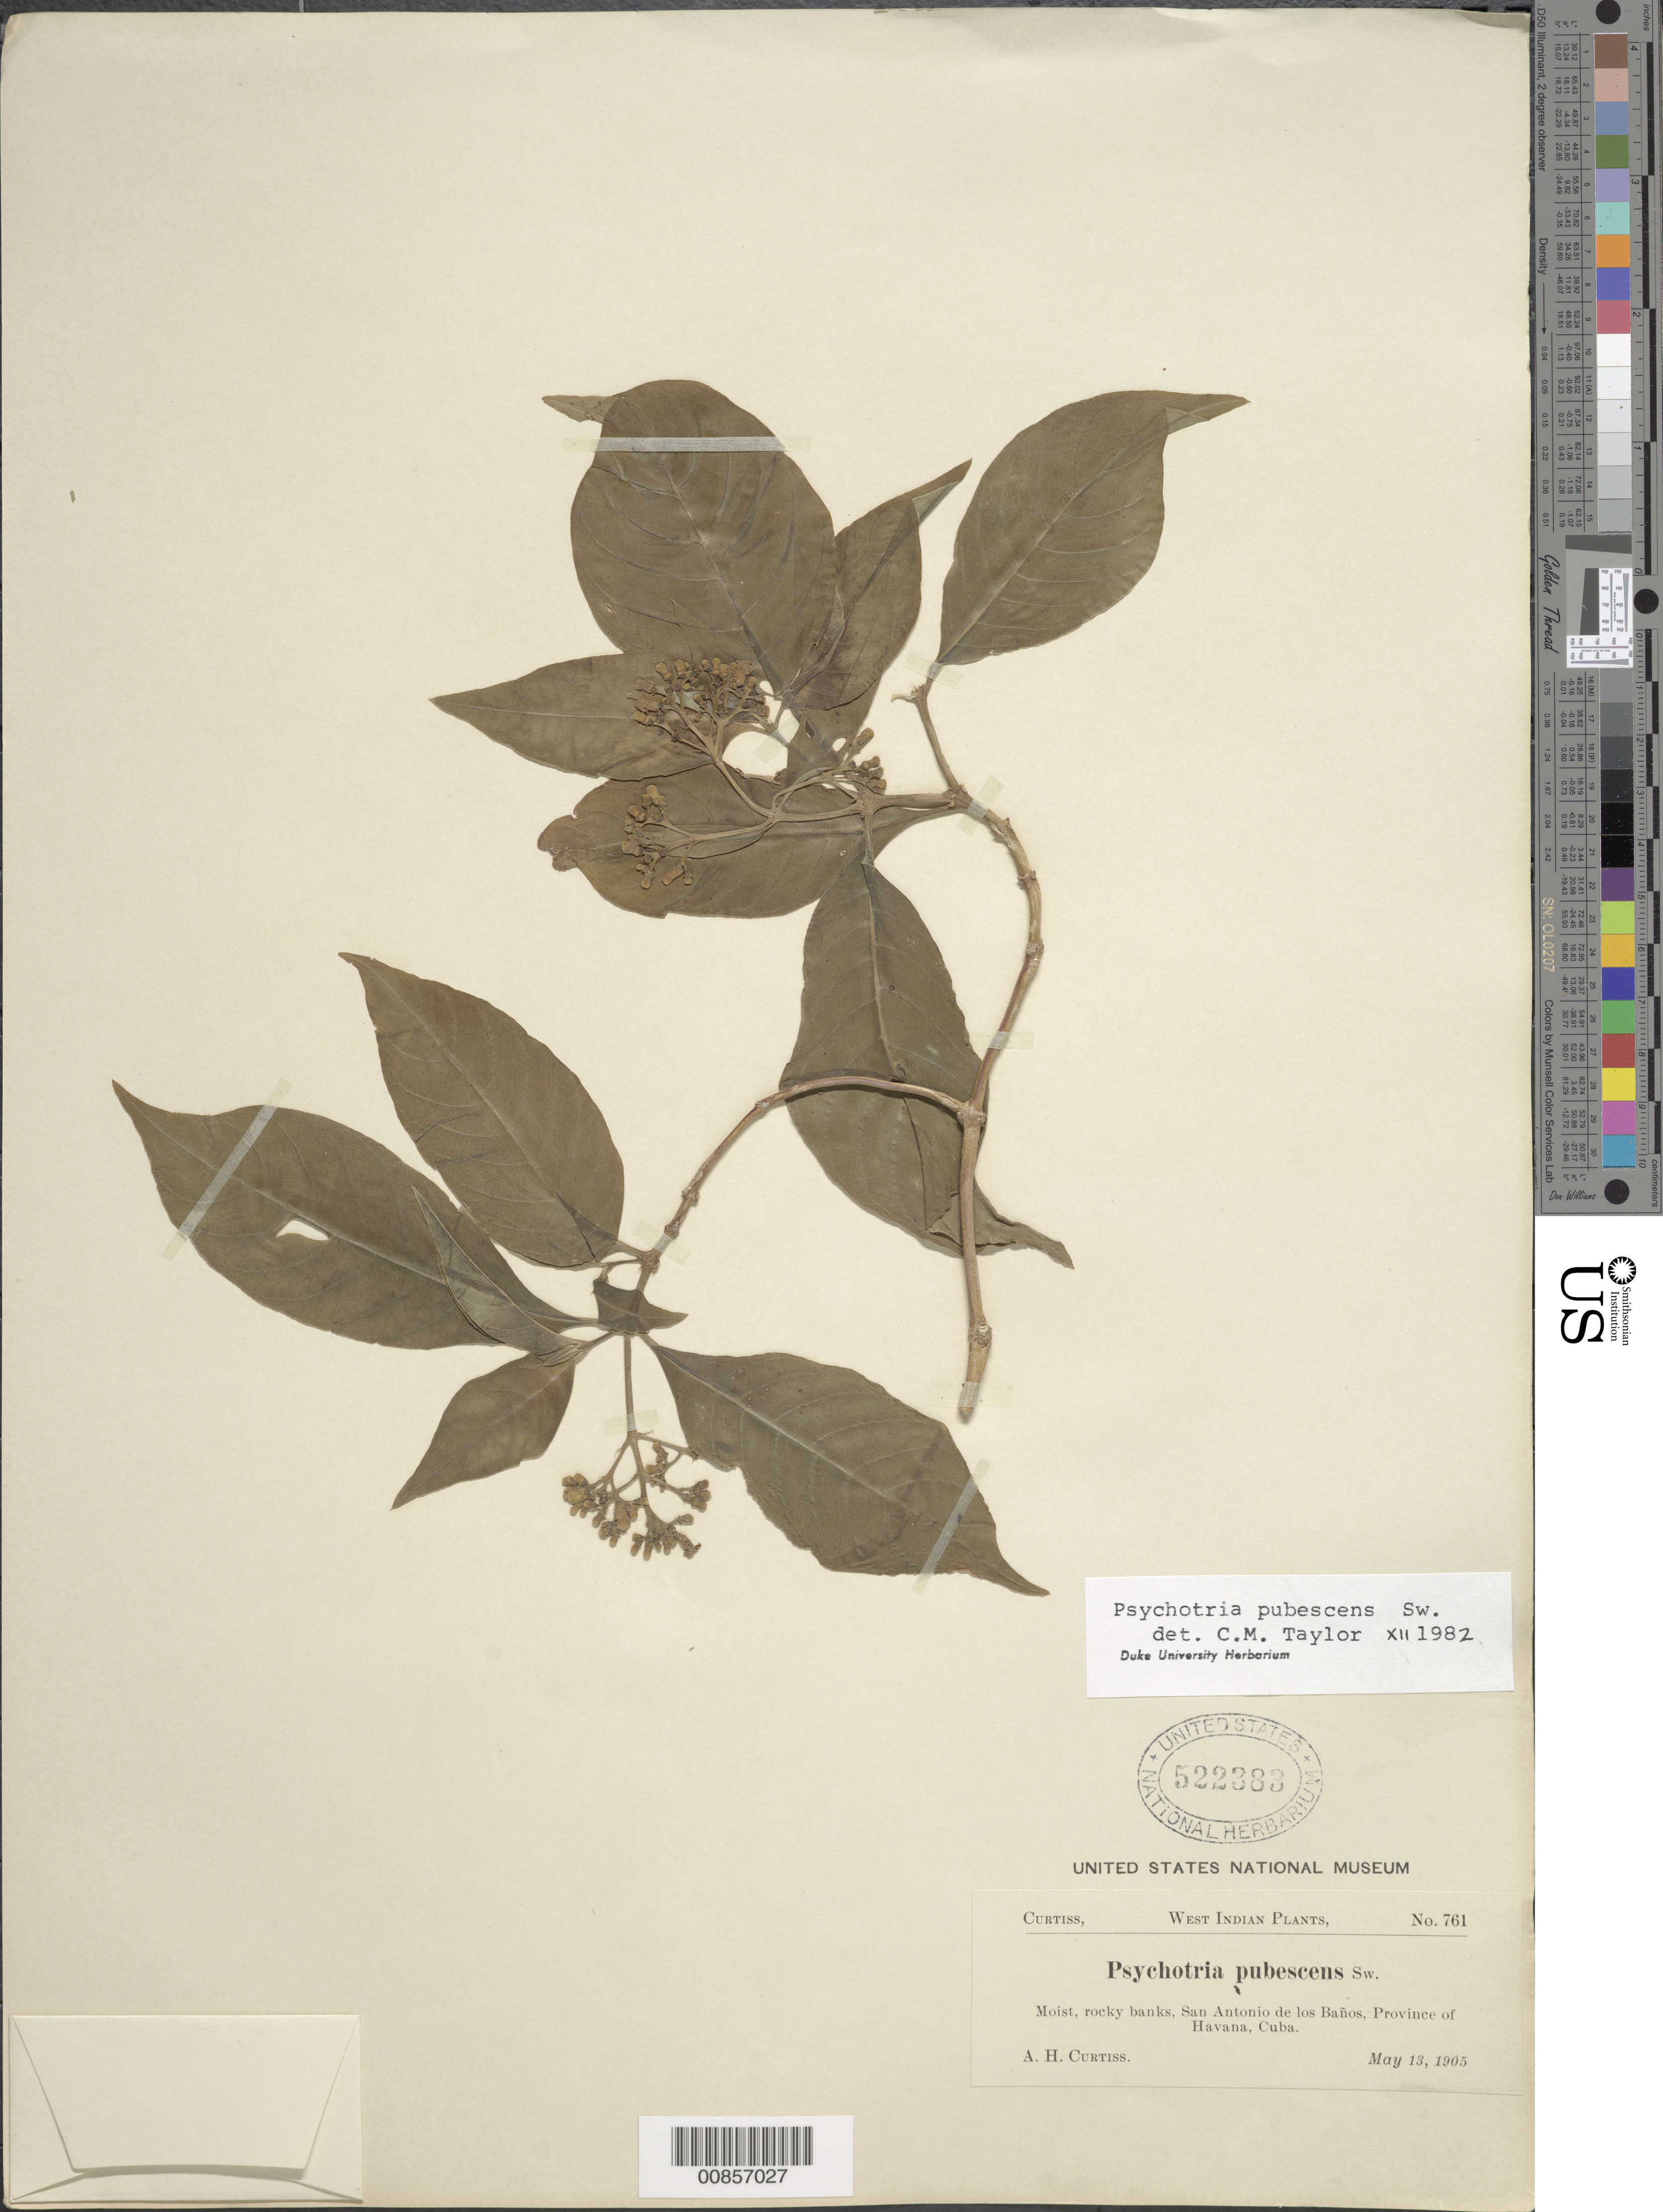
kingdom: Plantae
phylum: Tracheophyta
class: Magnoliopsida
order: Gentianales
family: Rubiaceae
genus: Psychotria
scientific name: Psychotria pubescens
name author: Sw.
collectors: A. H. Curtiss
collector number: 761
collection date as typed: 13 May 1905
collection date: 1905-05-13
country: Cuba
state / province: La Habana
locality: San Antonio de los Baños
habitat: Moist, rocky banks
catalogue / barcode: US 522383